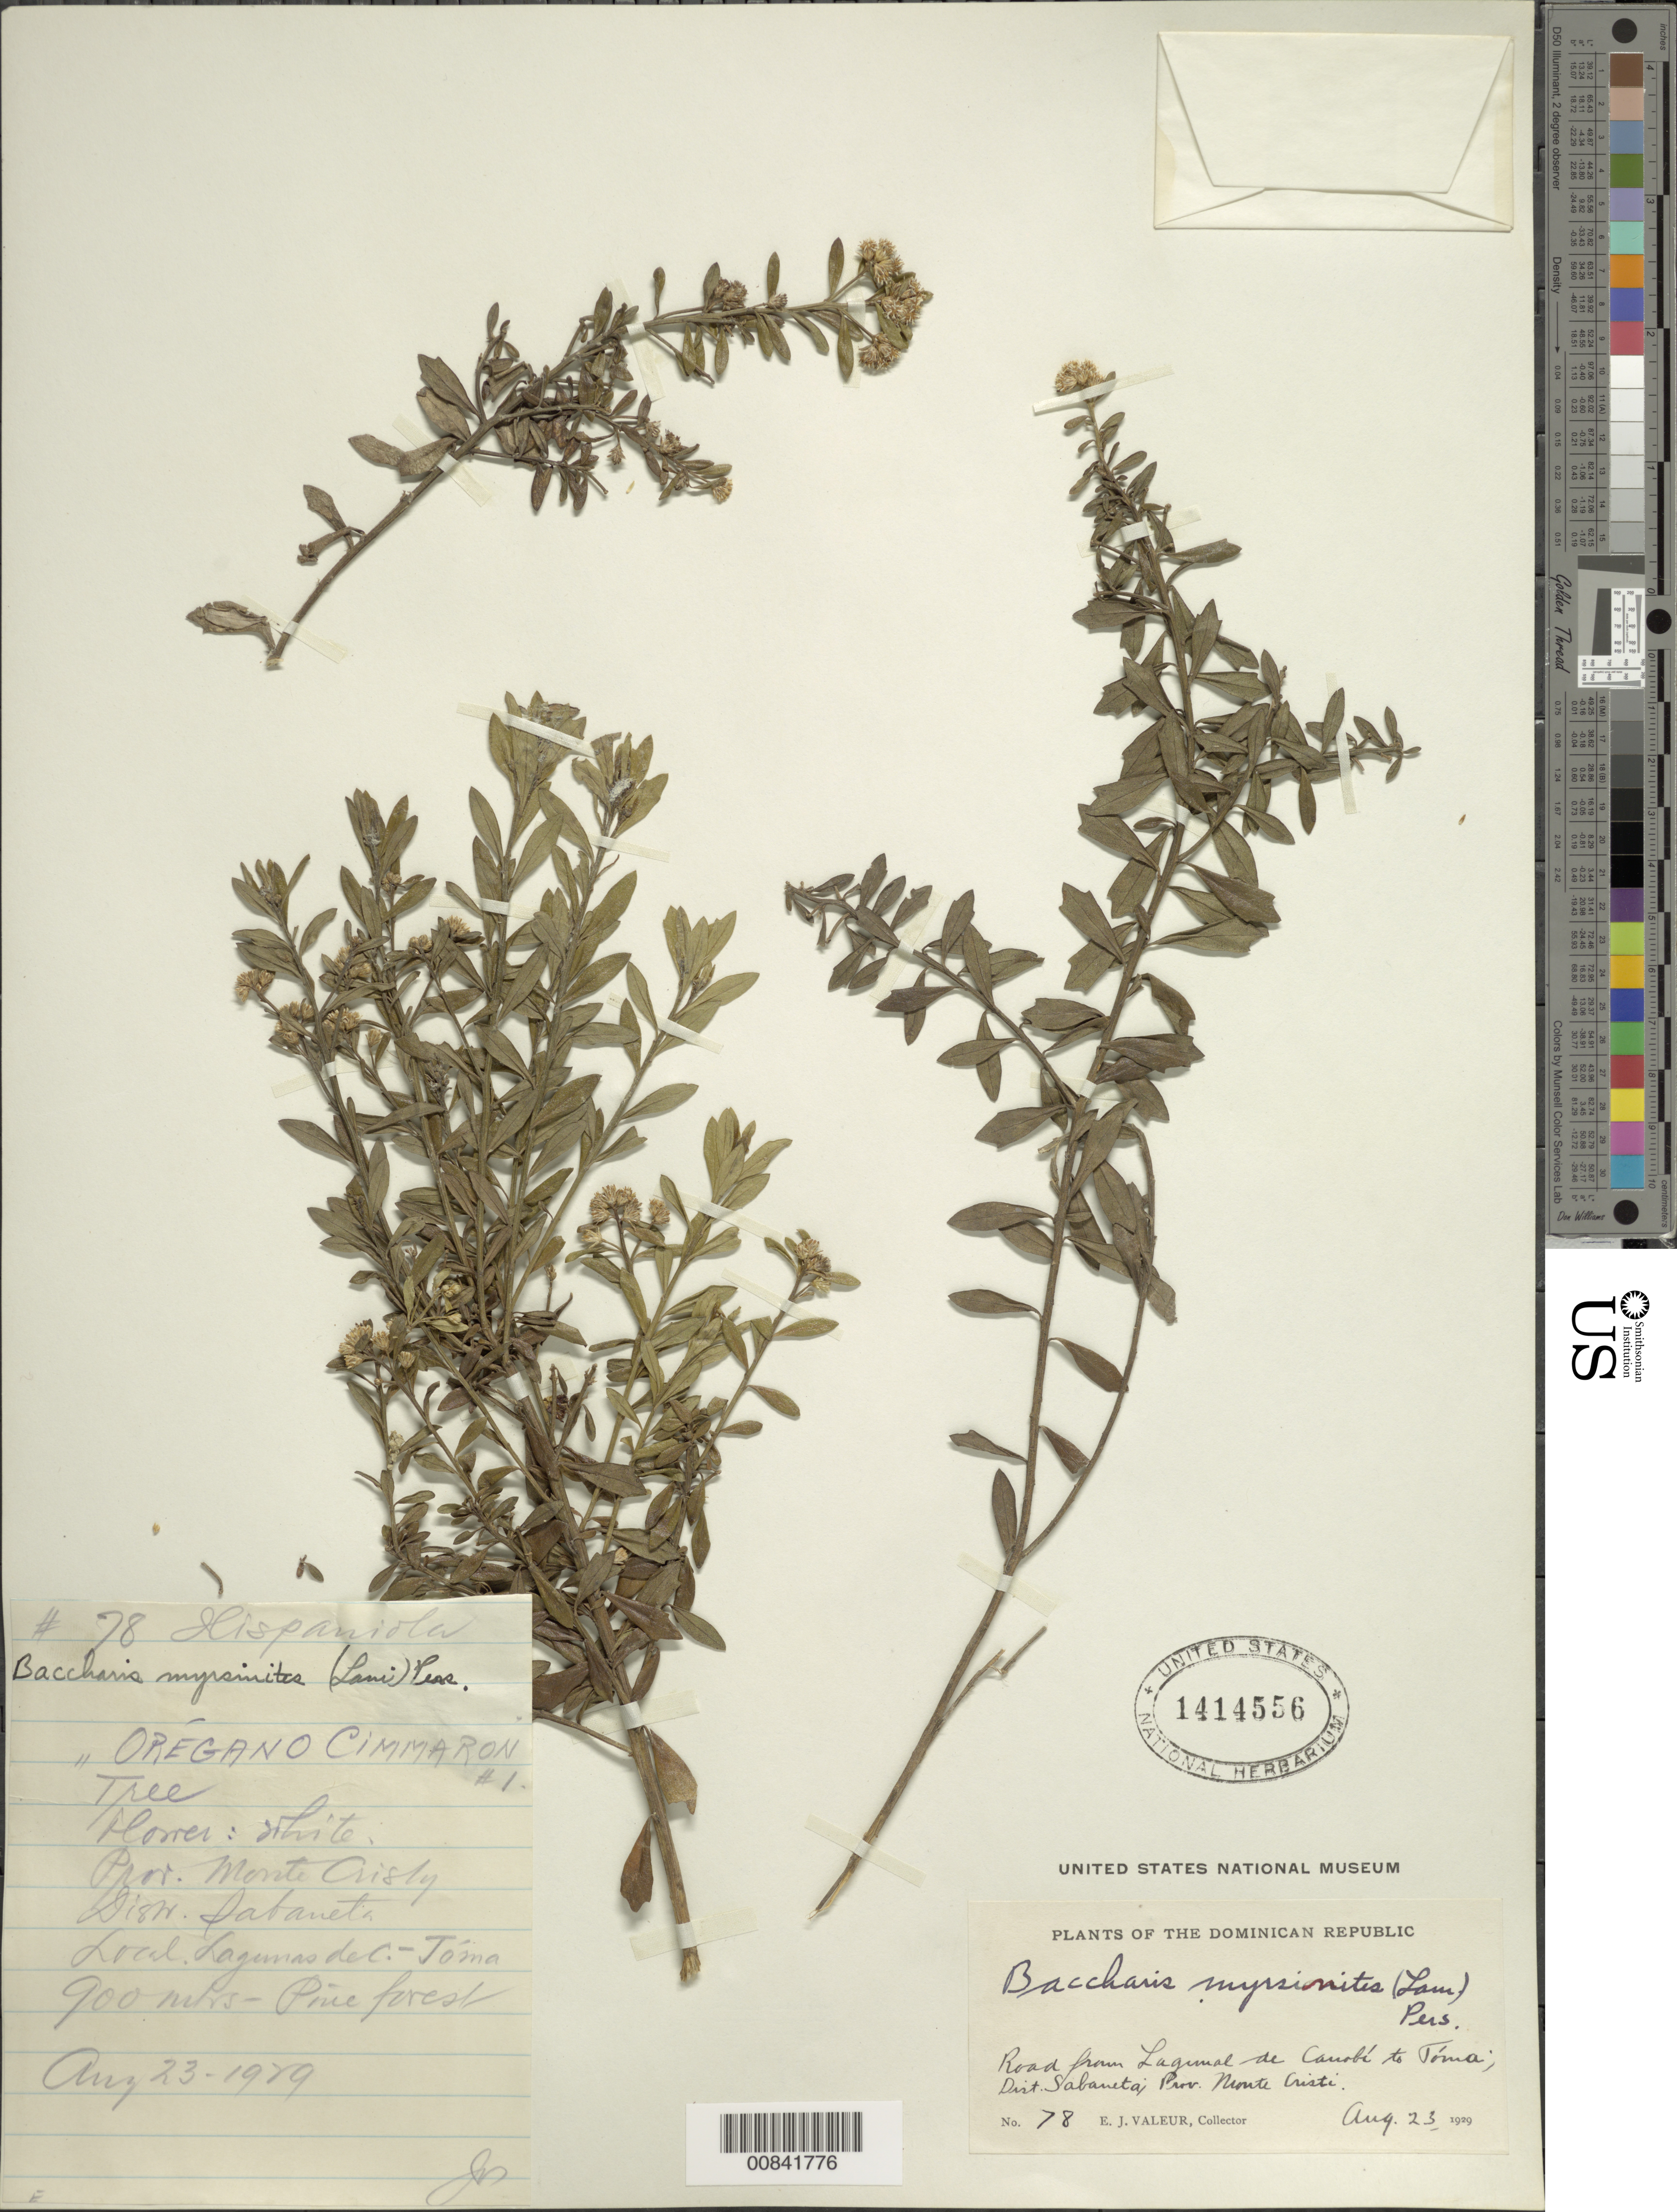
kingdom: Plantae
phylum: Tracheophyta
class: Magnoliopsida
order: Asterales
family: Asteraceae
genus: Baccharis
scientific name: Baccharis myrsinites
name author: Pers.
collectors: E. Valeur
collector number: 78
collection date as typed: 23 Aug 1929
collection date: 1929-08-23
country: Dominican Republic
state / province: Monte Cristi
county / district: Sabaneta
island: Hispaniola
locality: Road from Lagunas de Cenobí to Tóma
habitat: Pine forest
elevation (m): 900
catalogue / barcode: US 1414556